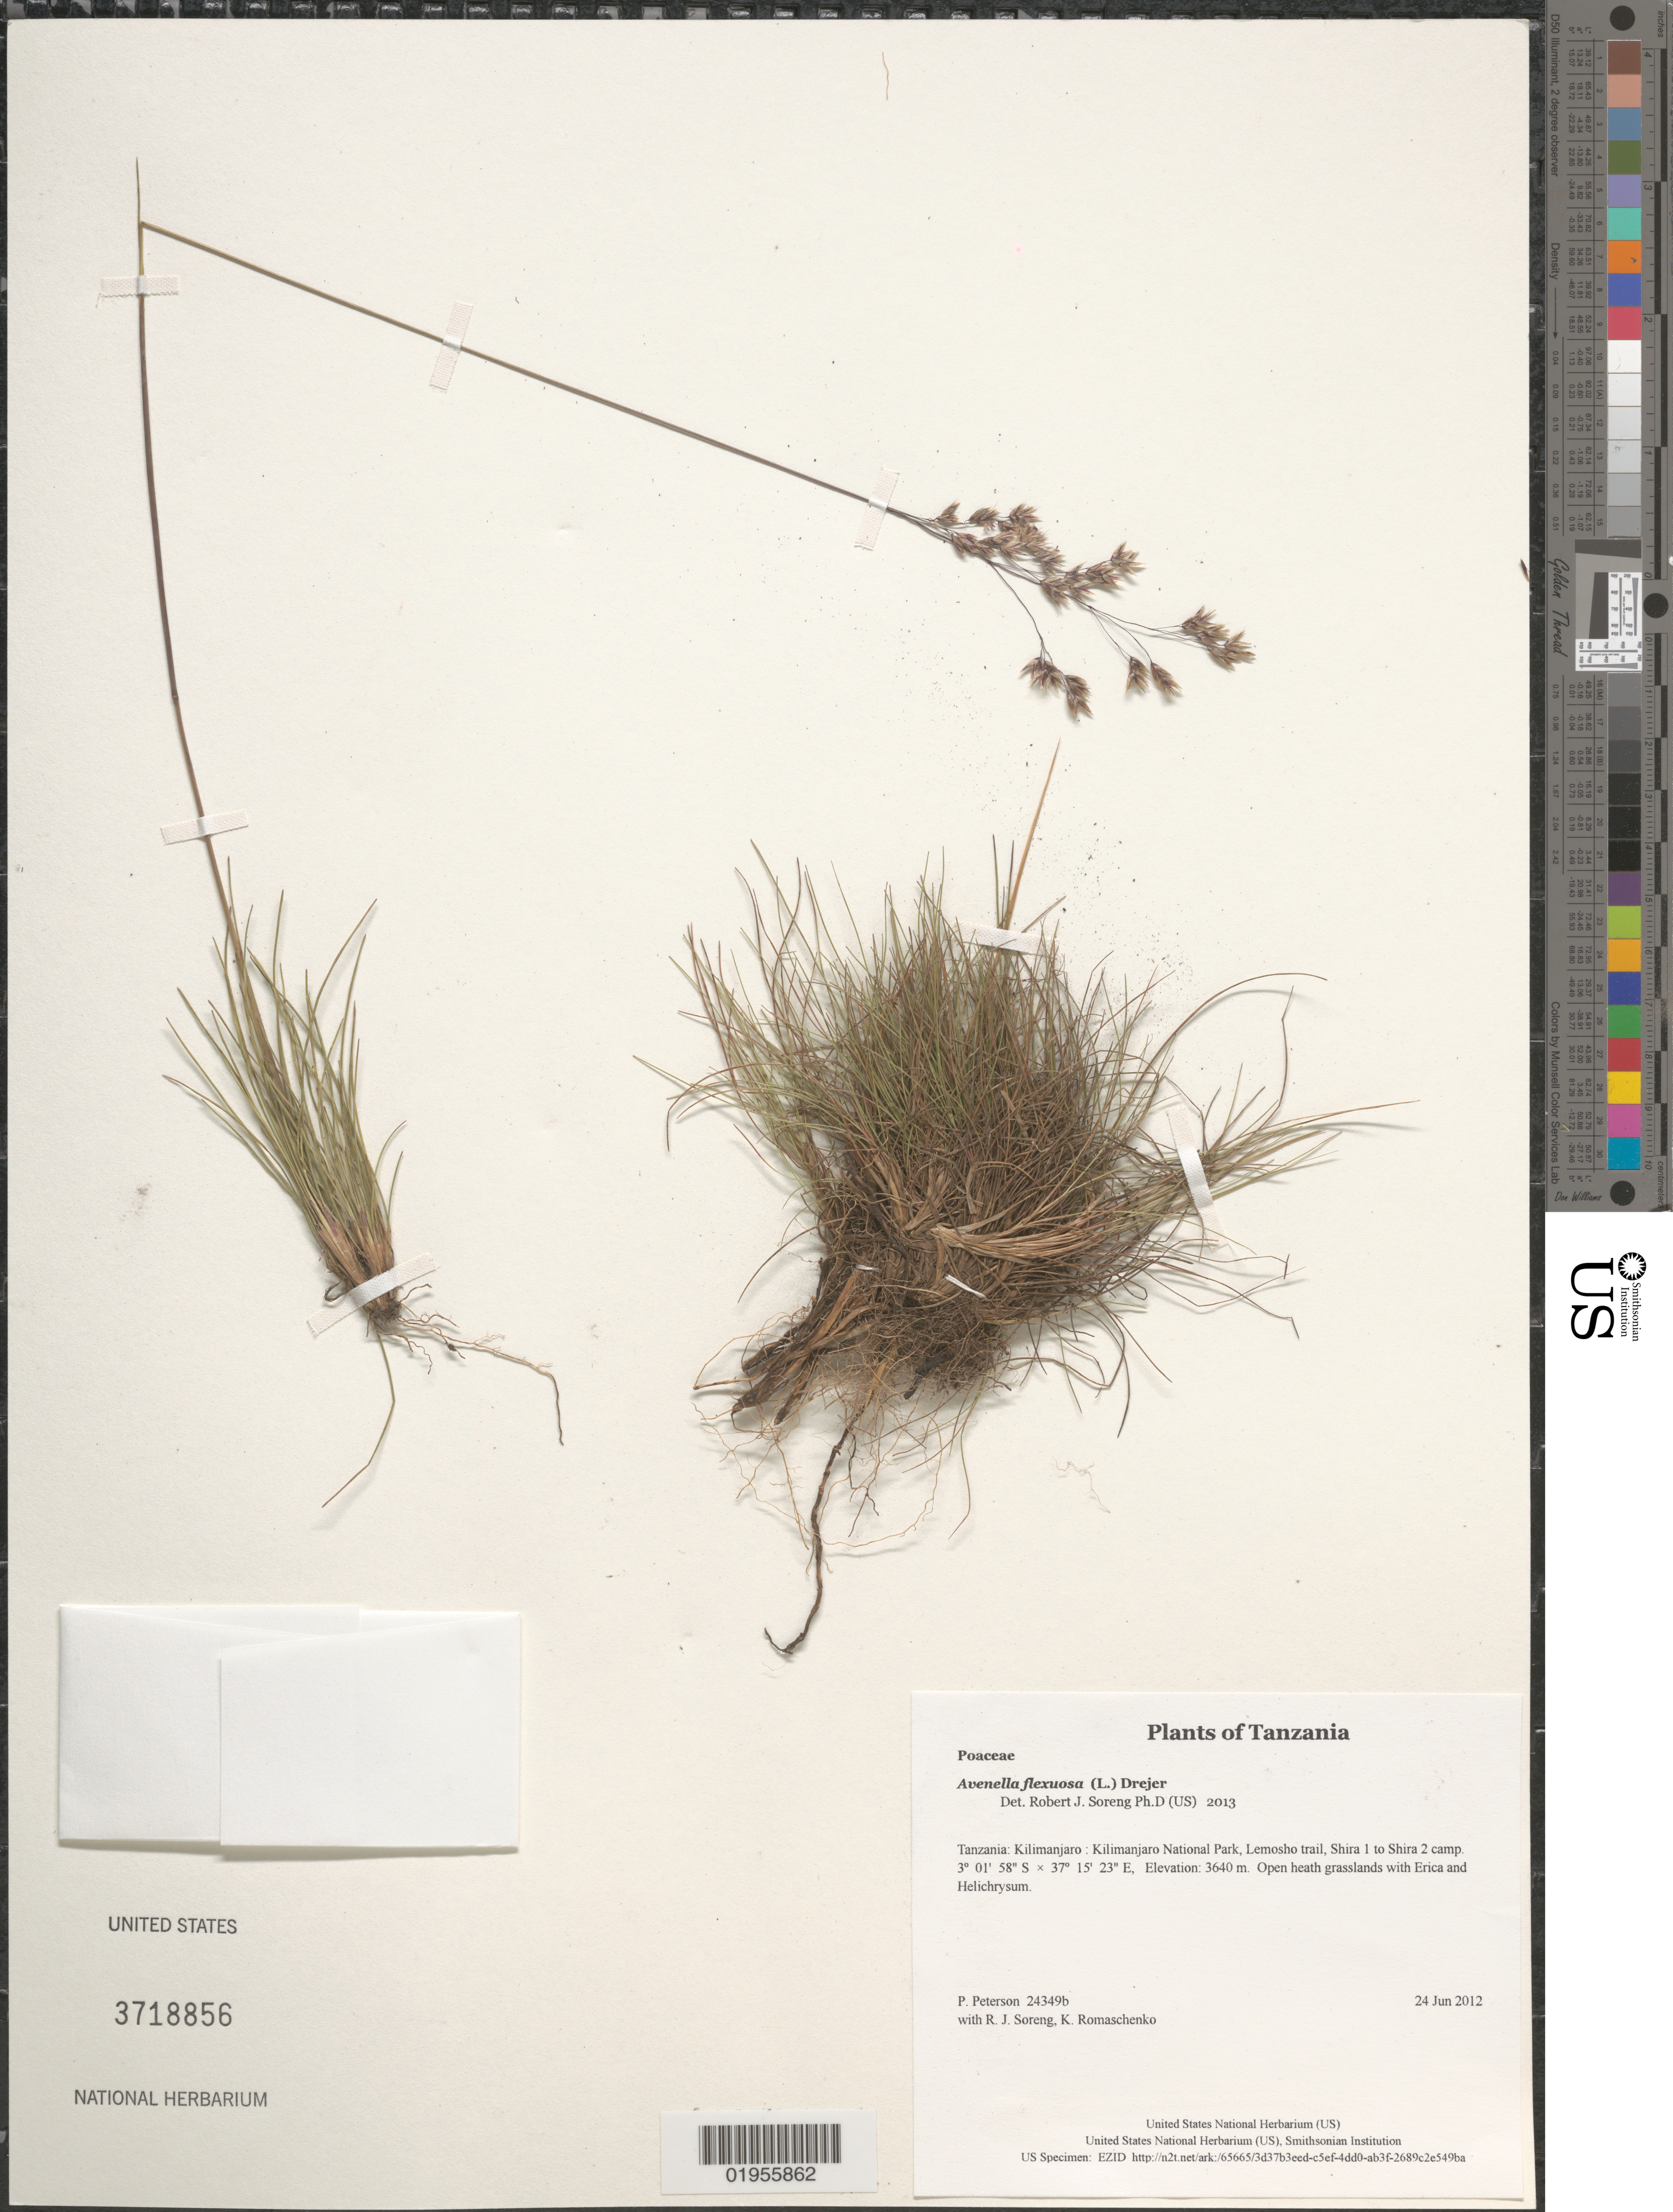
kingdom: Plantae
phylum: Tracheophyta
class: Liliopsida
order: Poales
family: Poaceae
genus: Avenella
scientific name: Avenella flexuosa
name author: (L.) Drejer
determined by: Soreng, Robert J., Research Associate (BOT), Smithsonian Institution - National Museum of Natural History (UNITED STATES)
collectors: P. M. Peterson, R. J. Soreng & K. Romaschenko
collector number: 24349b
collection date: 2012-06-24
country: Tanzania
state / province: Kilimanjaro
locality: Kilimanjaro National Park, Lemosho trail, Shira 1 to Shira 2 camp.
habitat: Open heath grasslands with Erica and Helichrysum.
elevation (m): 3640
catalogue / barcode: US 3718856